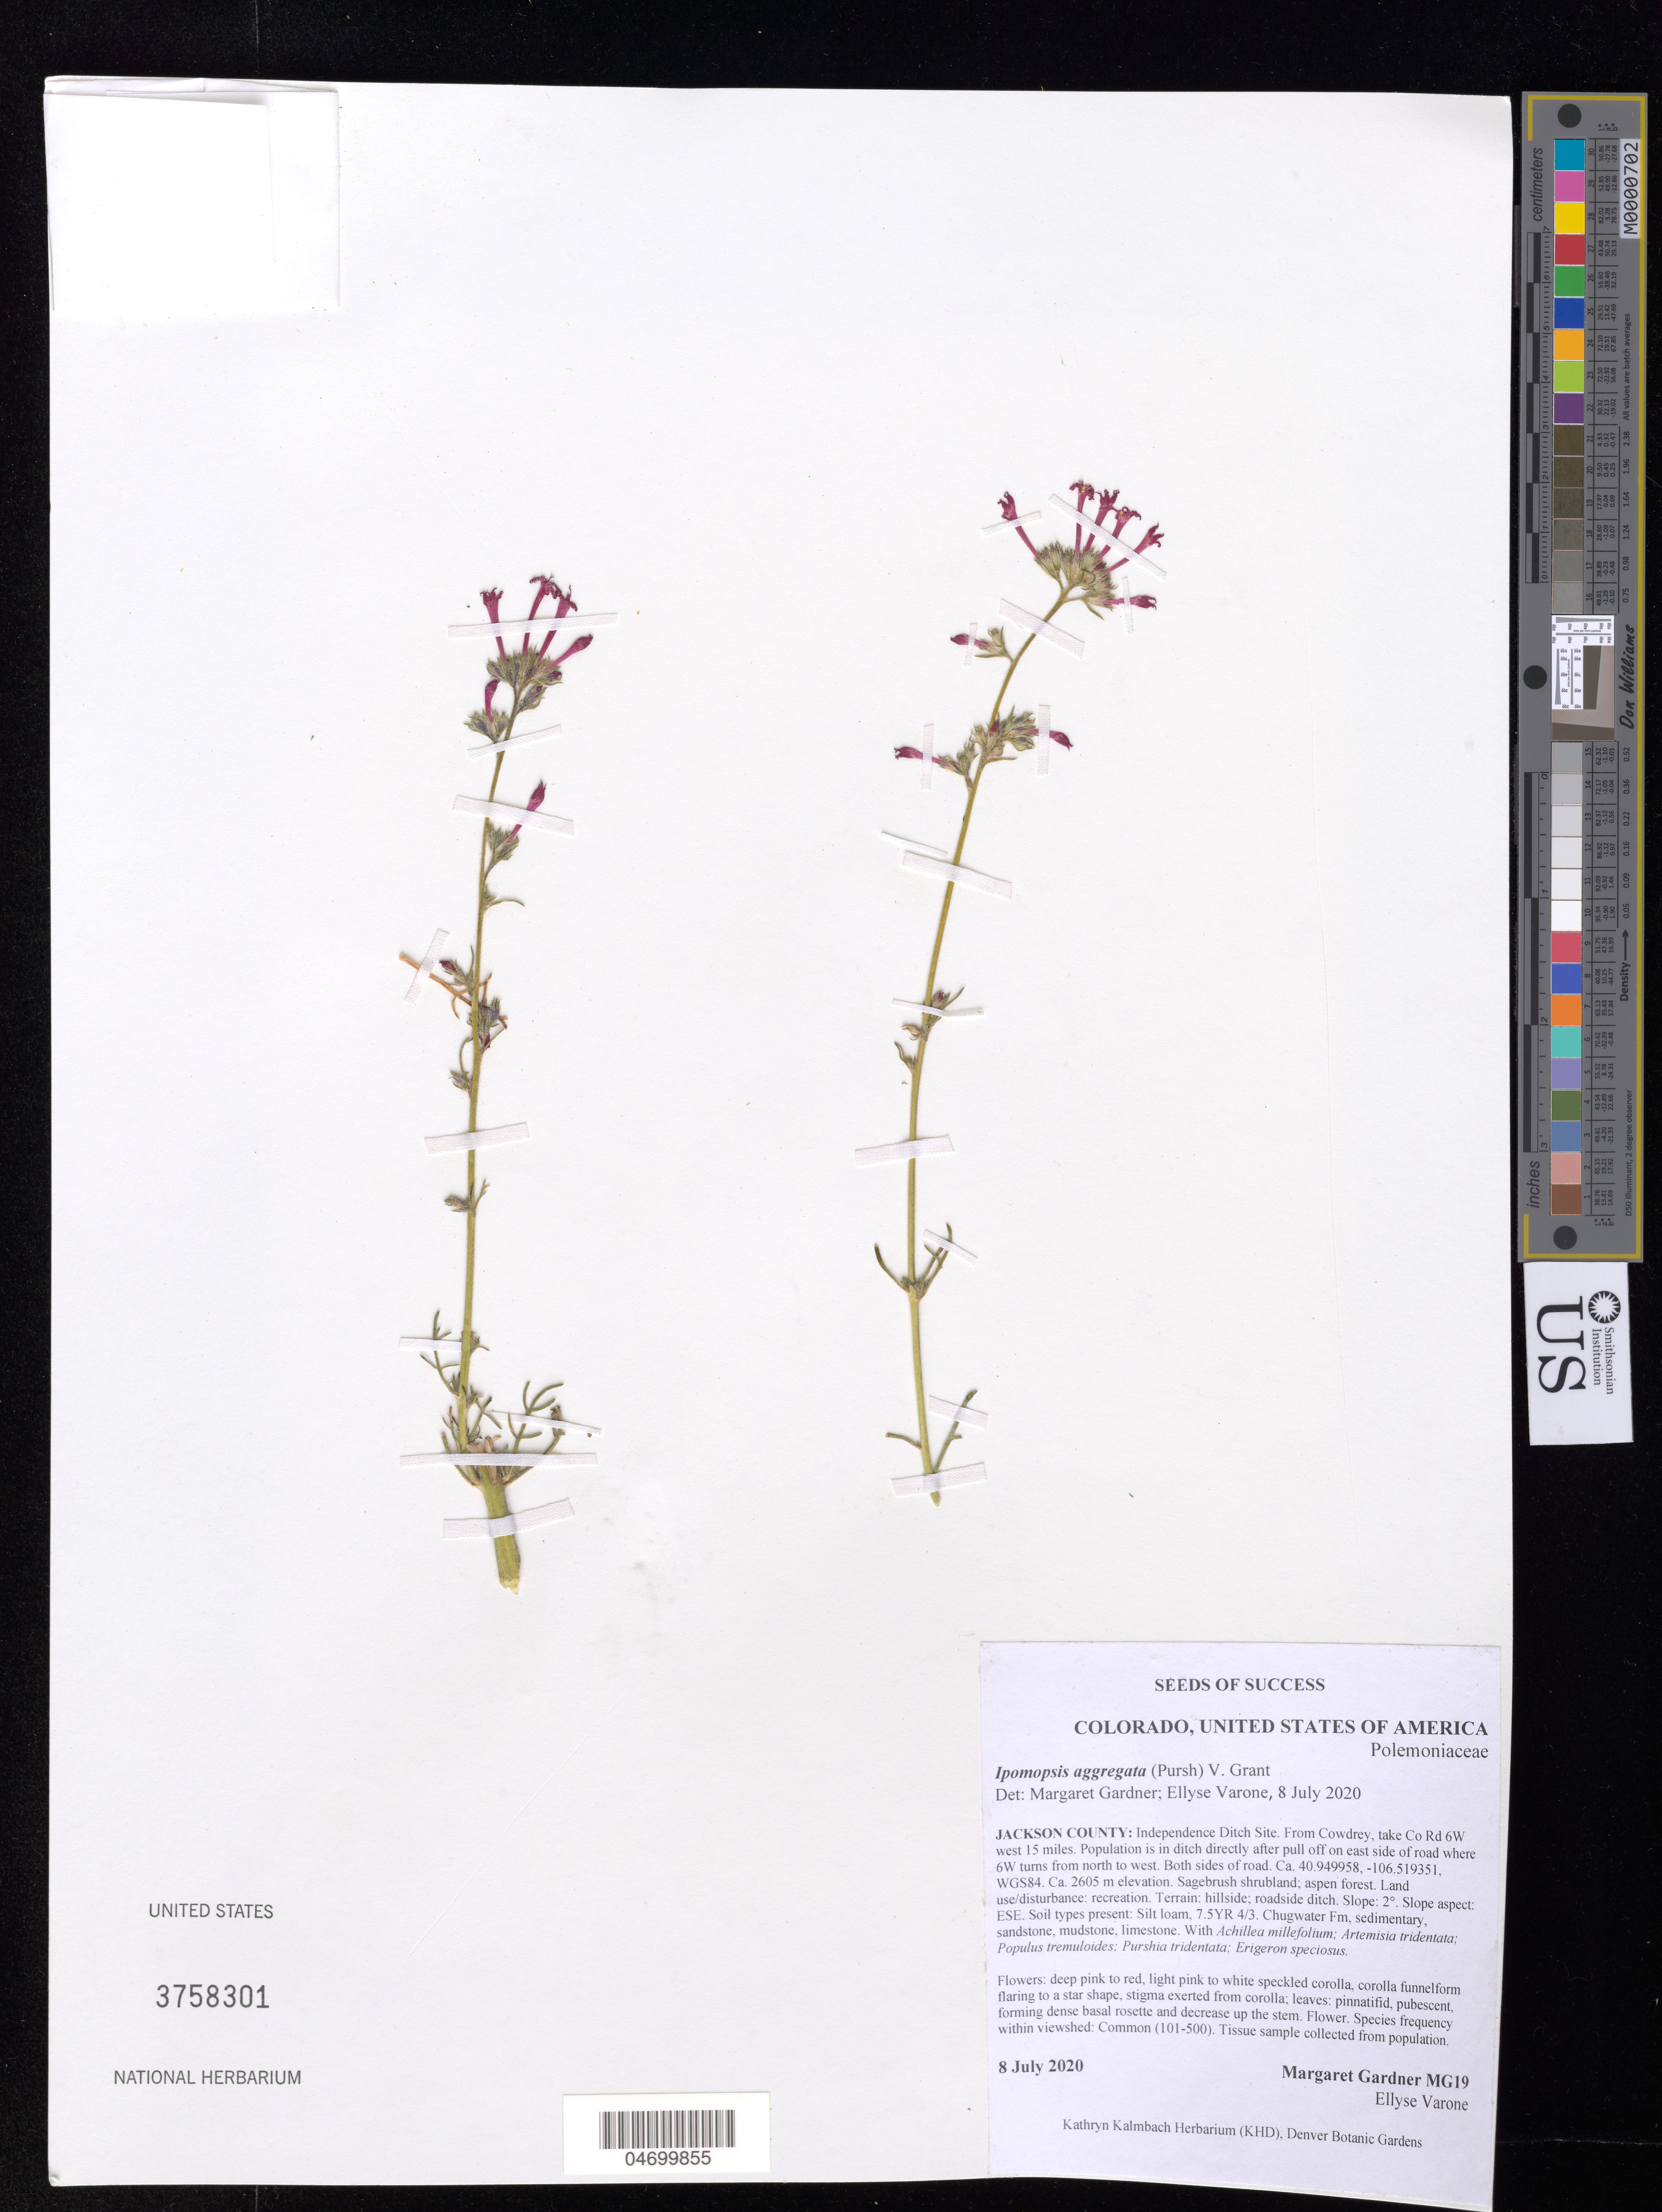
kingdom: Plantae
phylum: Tracheophyta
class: Magnoliopsida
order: Ericales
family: Polemoniaceae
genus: Ipomopsis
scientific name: Ipomopsis aggregata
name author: (Pursh) V.E. Grant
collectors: M. Gardner & E. Varone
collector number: MG19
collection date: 2020-07-08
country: United States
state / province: Colorado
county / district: Jackson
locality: Independence Ditch Site.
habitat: Sageshrub shrubland, aspen forest. Silt loam soil. With Achillea millefolium, Artemisia tridentata, Erigeron speciosus, etc.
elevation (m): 2605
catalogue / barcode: US 3758301